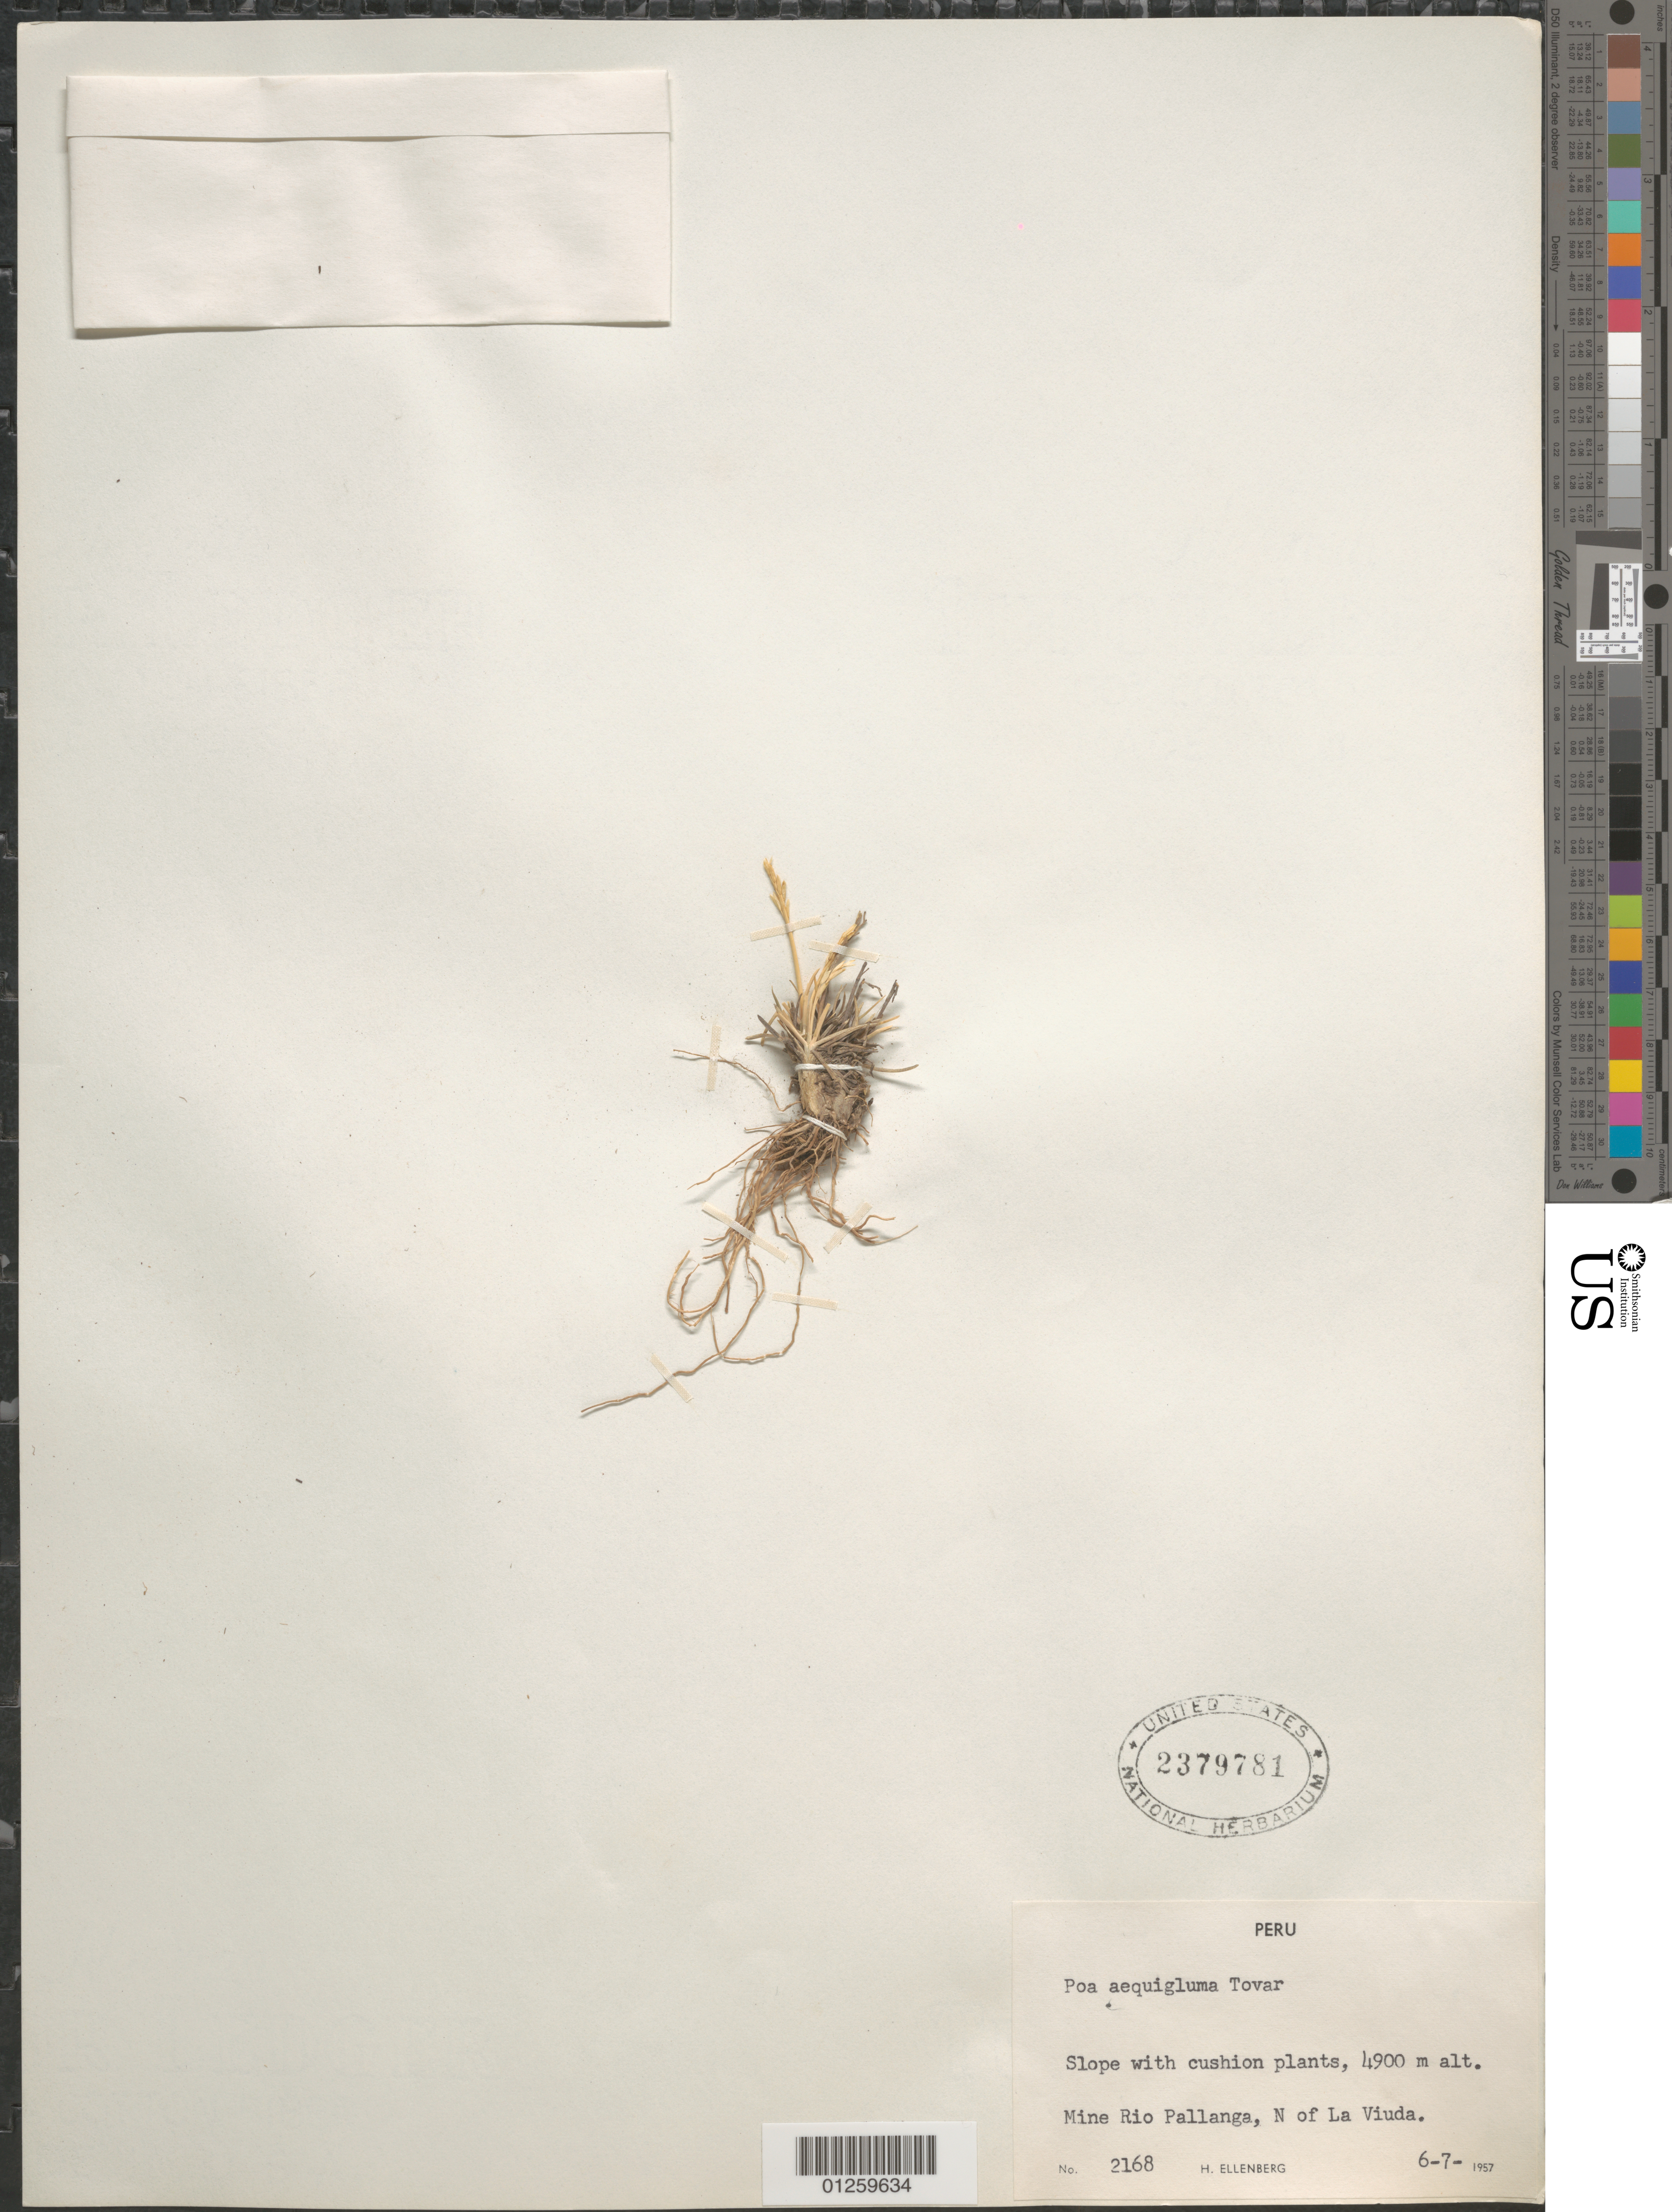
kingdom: Plantae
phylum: Tracheophyta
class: Liliopsida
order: Poales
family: Poaceae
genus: Poa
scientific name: Poa aequigluma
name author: Tovar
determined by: Soreng, Robert J., Research Associate (BOT), Smithsonian Institution - National Museum of Natural History (UNITED STATES)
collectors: H. Ellenberg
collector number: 2168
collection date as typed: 6-7-1957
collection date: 1957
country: Peru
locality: Mine Rio Pallanga, N of La Viuda.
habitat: Slope with cushion plants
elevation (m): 4900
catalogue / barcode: US 2379781